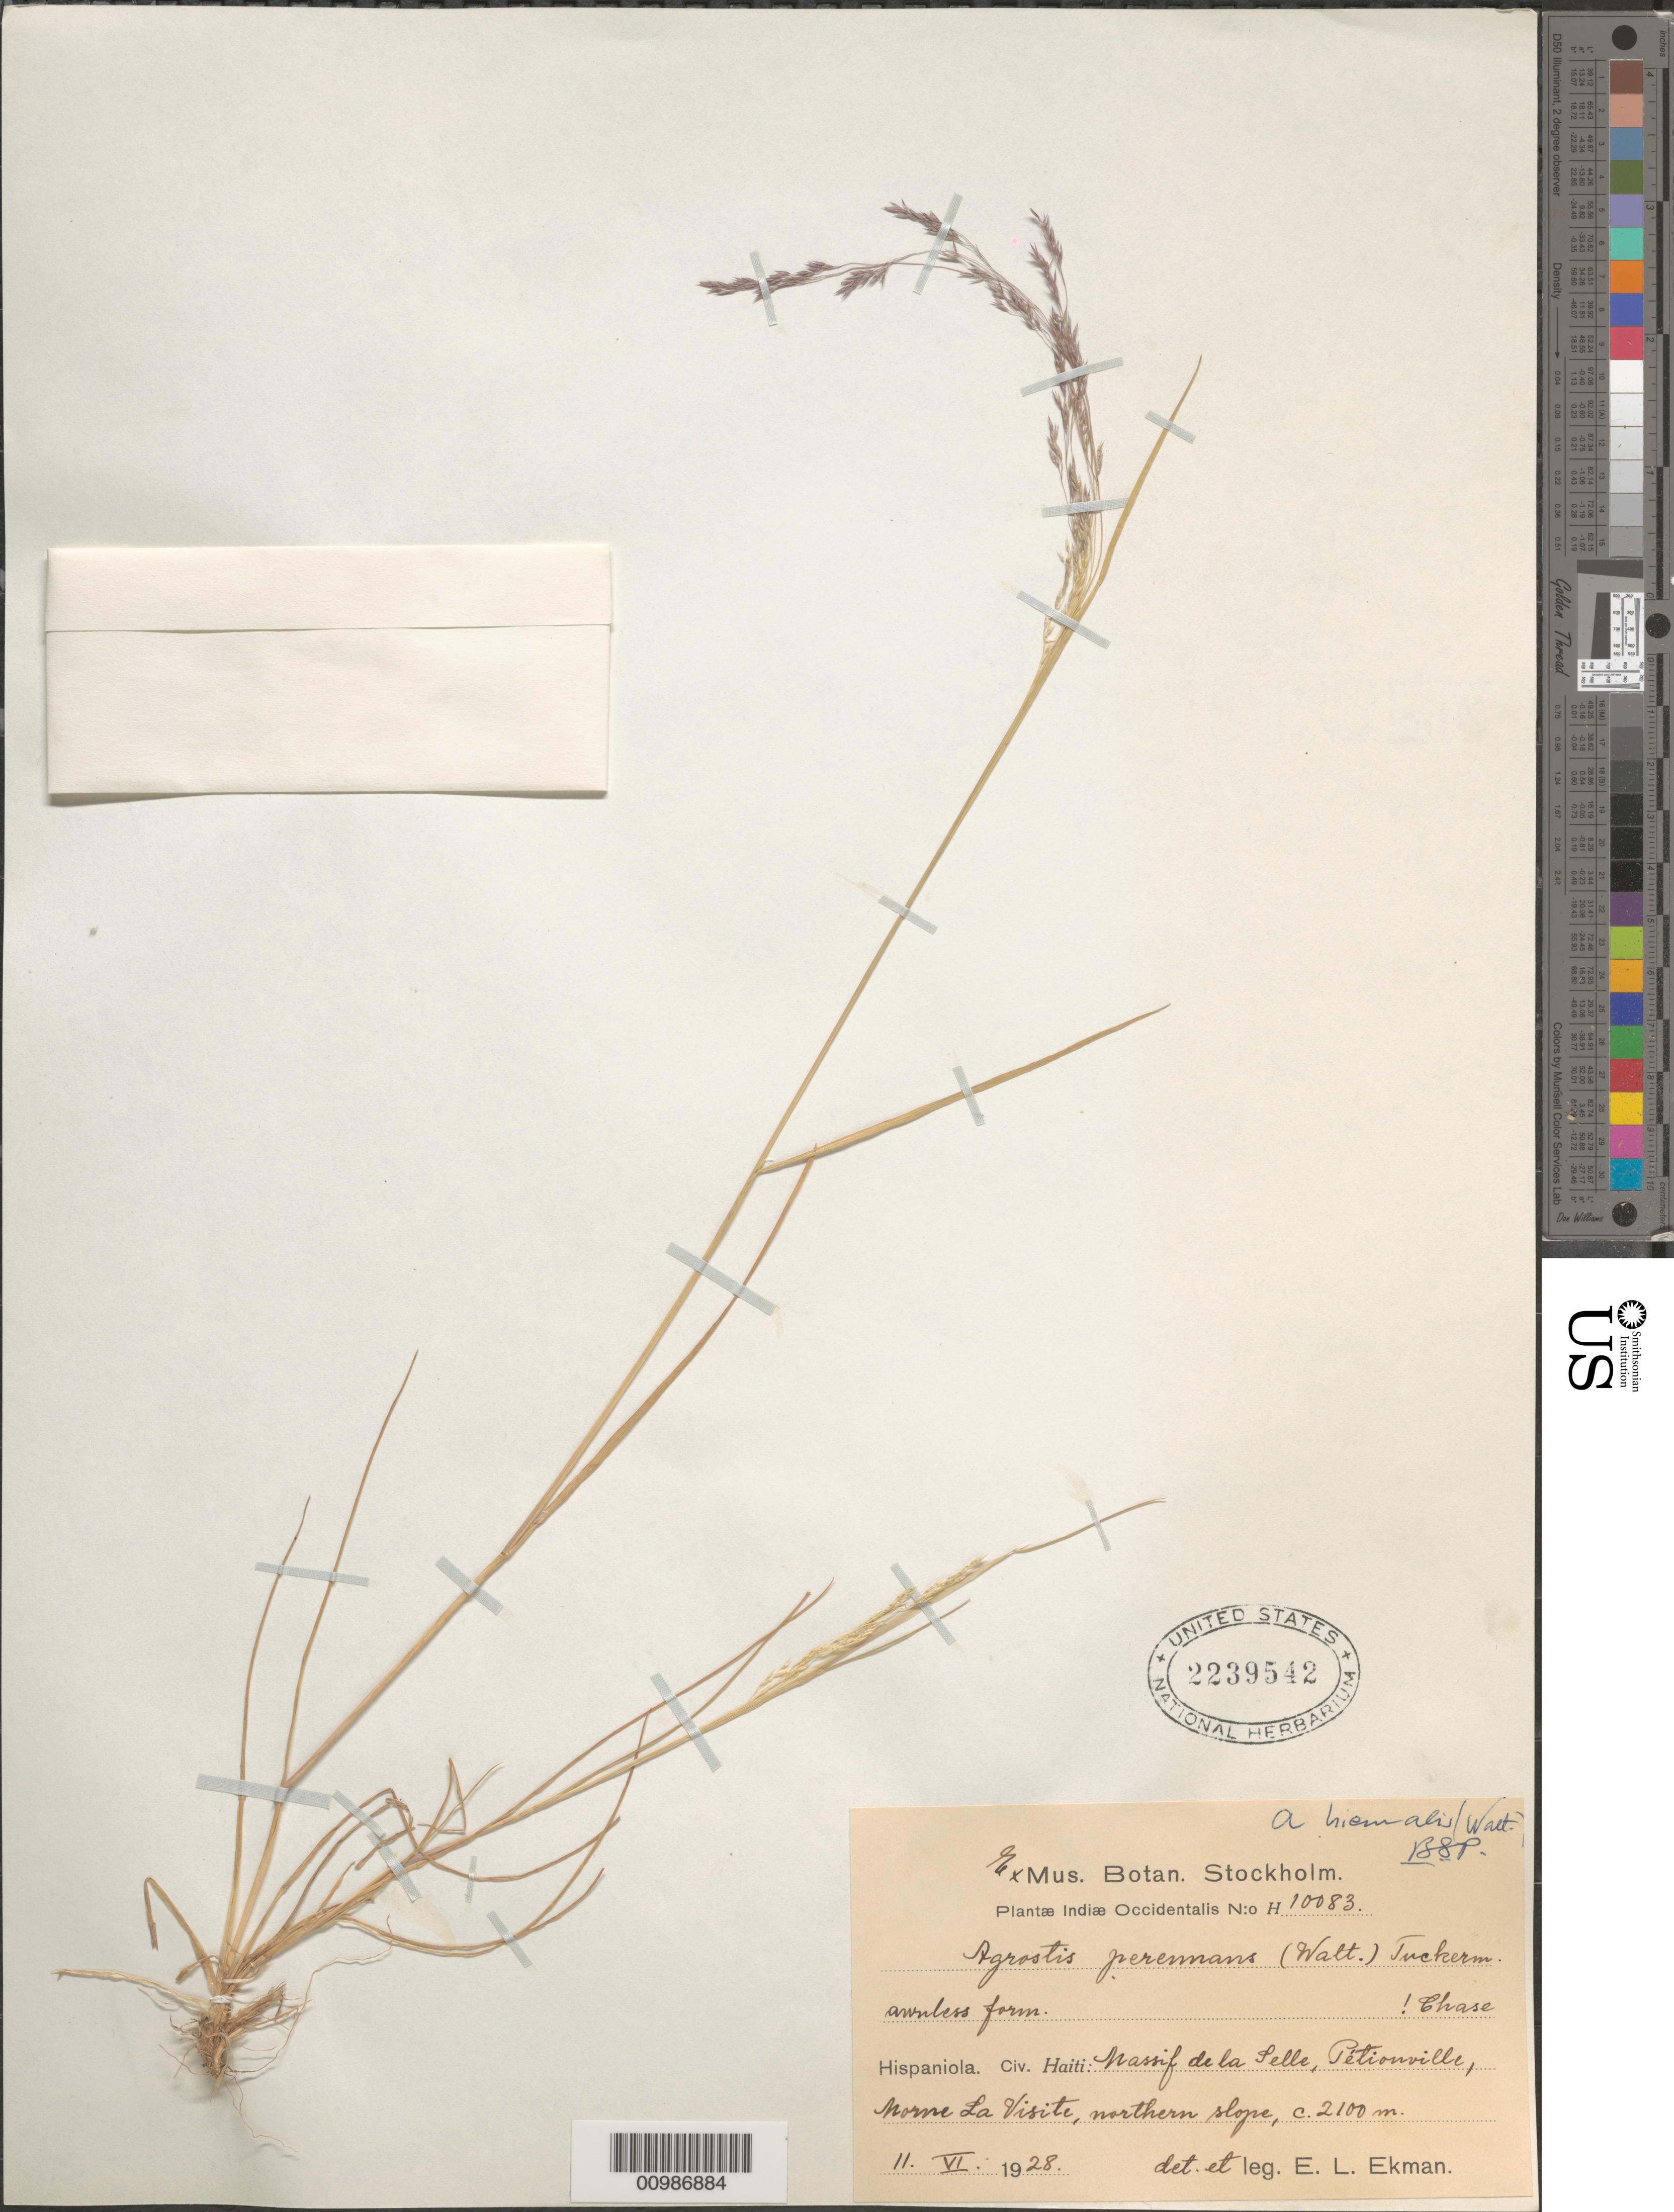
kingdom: Plantae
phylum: Tracheophyta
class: Liliopsida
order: Poales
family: Poaceae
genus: Agrostis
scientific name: Agrostis hyemalis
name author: (Walter) Britton et al.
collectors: E. L. Ekman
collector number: H 10083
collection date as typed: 11 Jun 1928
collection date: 1928-06-11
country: Haiti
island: Hispaniola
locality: Massif de la Pelle, Petionville, Morne La Visite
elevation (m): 2100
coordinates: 0 N, 0 E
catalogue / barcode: US 2239542